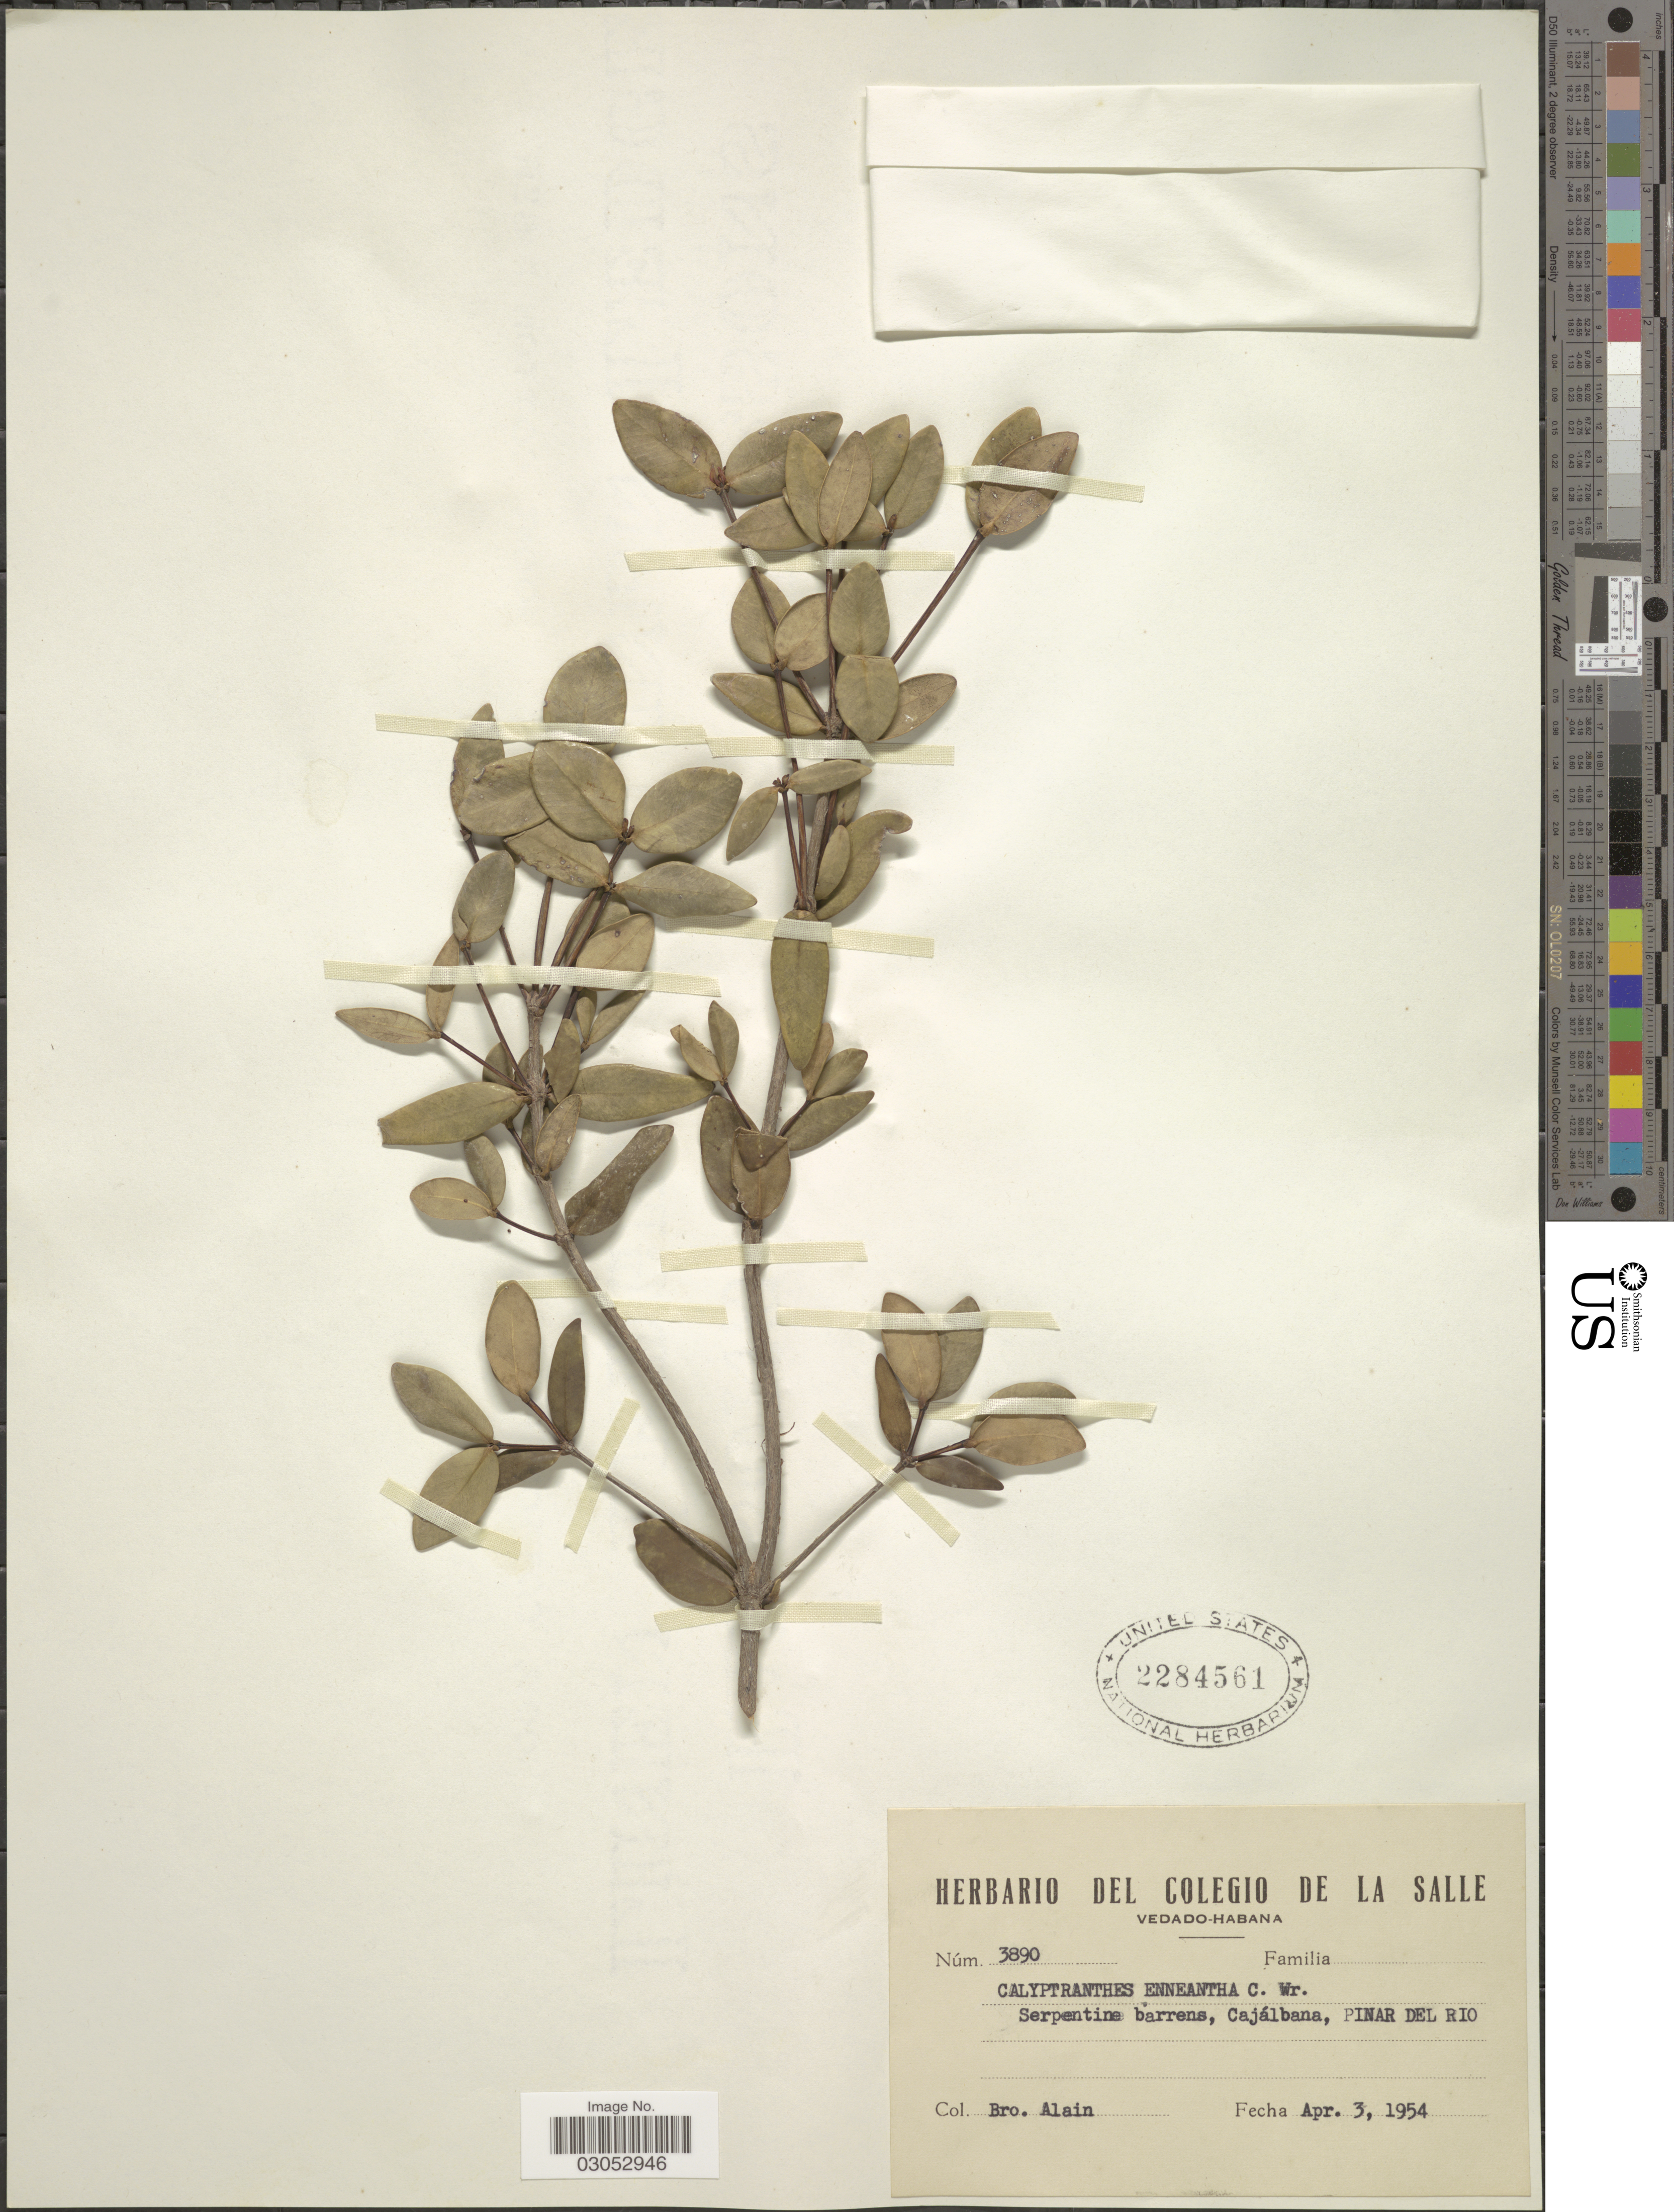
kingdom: Plantae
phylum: Tracheophyta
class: Magnoliopsida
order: Myrtales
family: Myrtaceae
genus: Myrcia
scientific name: Myrcia enneantha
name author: (C. Wright) Z. Acosta & K. Samra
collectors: A. H. Liogier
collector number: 3890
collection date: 1954-04-03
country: Cuba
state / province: Pinar del Río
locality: Serpentine barrens, Cajálbana, Pinar del Rio.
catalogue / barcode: US 2284561